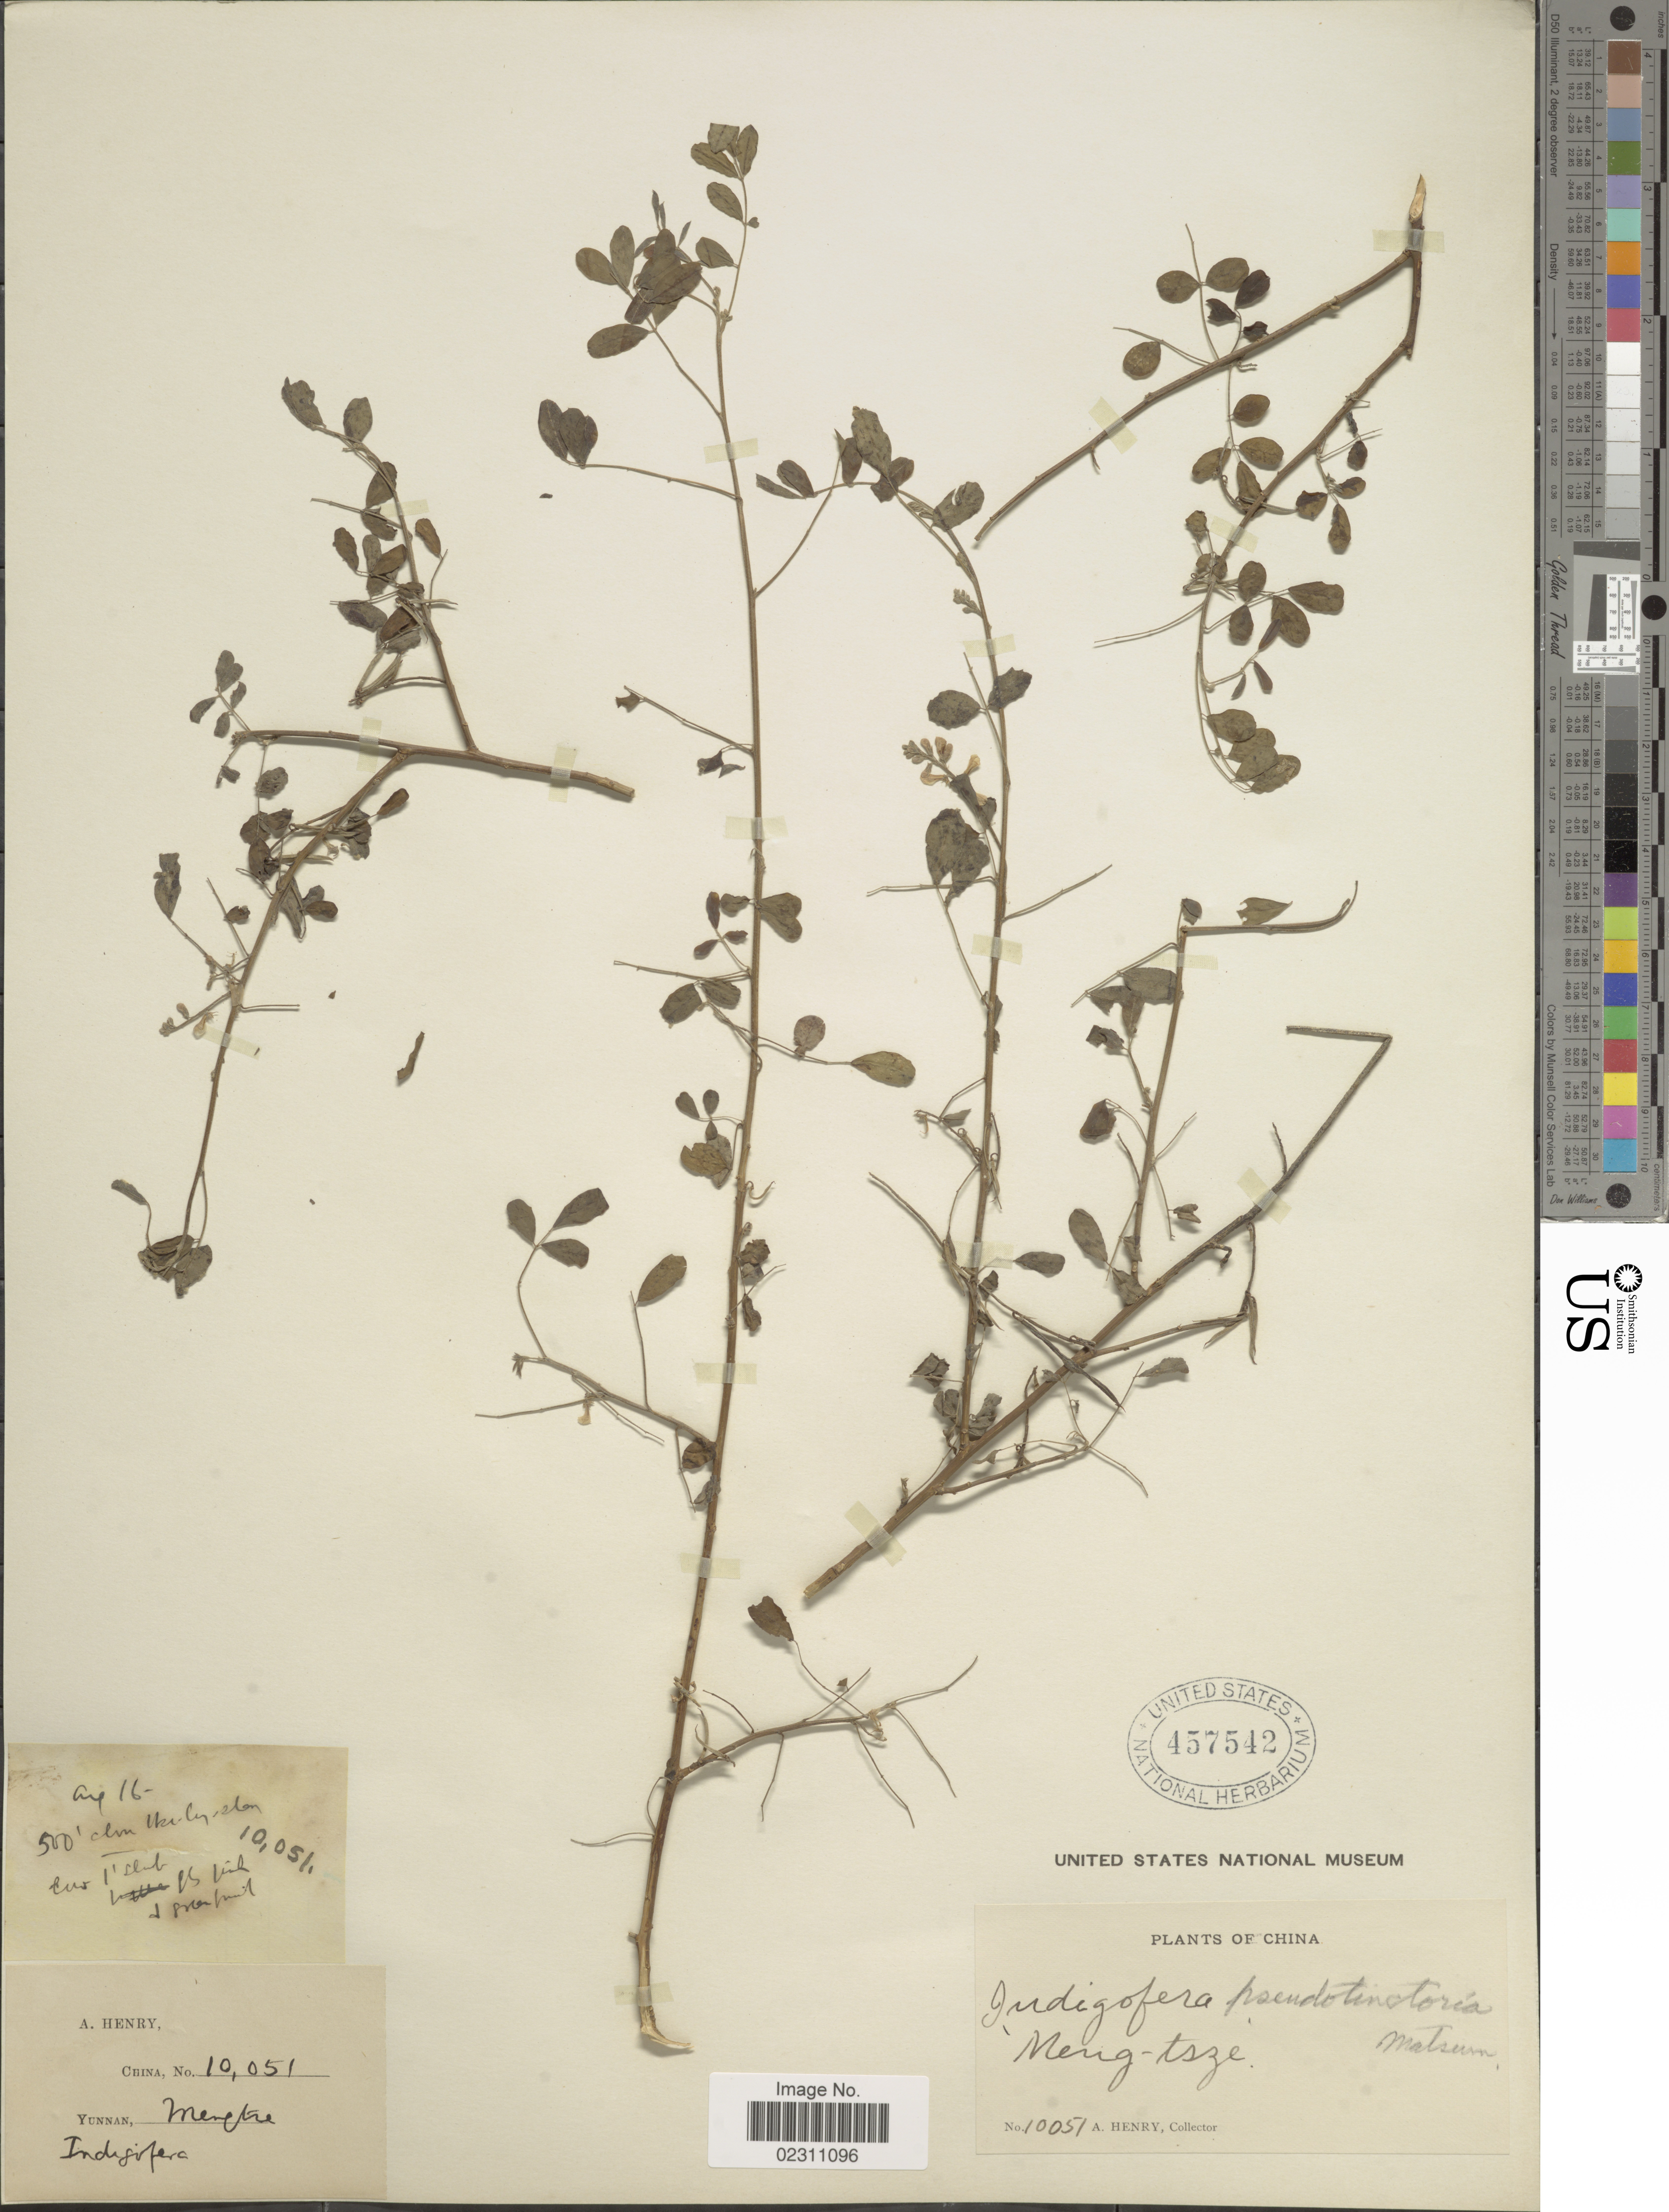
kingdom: Plantae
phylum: Tracheophyta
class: Magnoliopsida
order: Fabales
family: Fabaceae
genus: Indigofera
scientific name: Indigofera pseudotinctoria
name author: Matsum.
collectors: A. Henry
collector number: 10051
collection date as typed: Transcribed d/m/y: /8/16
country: China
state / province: Yunnan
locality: Meng-tsze; chu Hsi-ling shan.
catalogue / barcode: US 457542